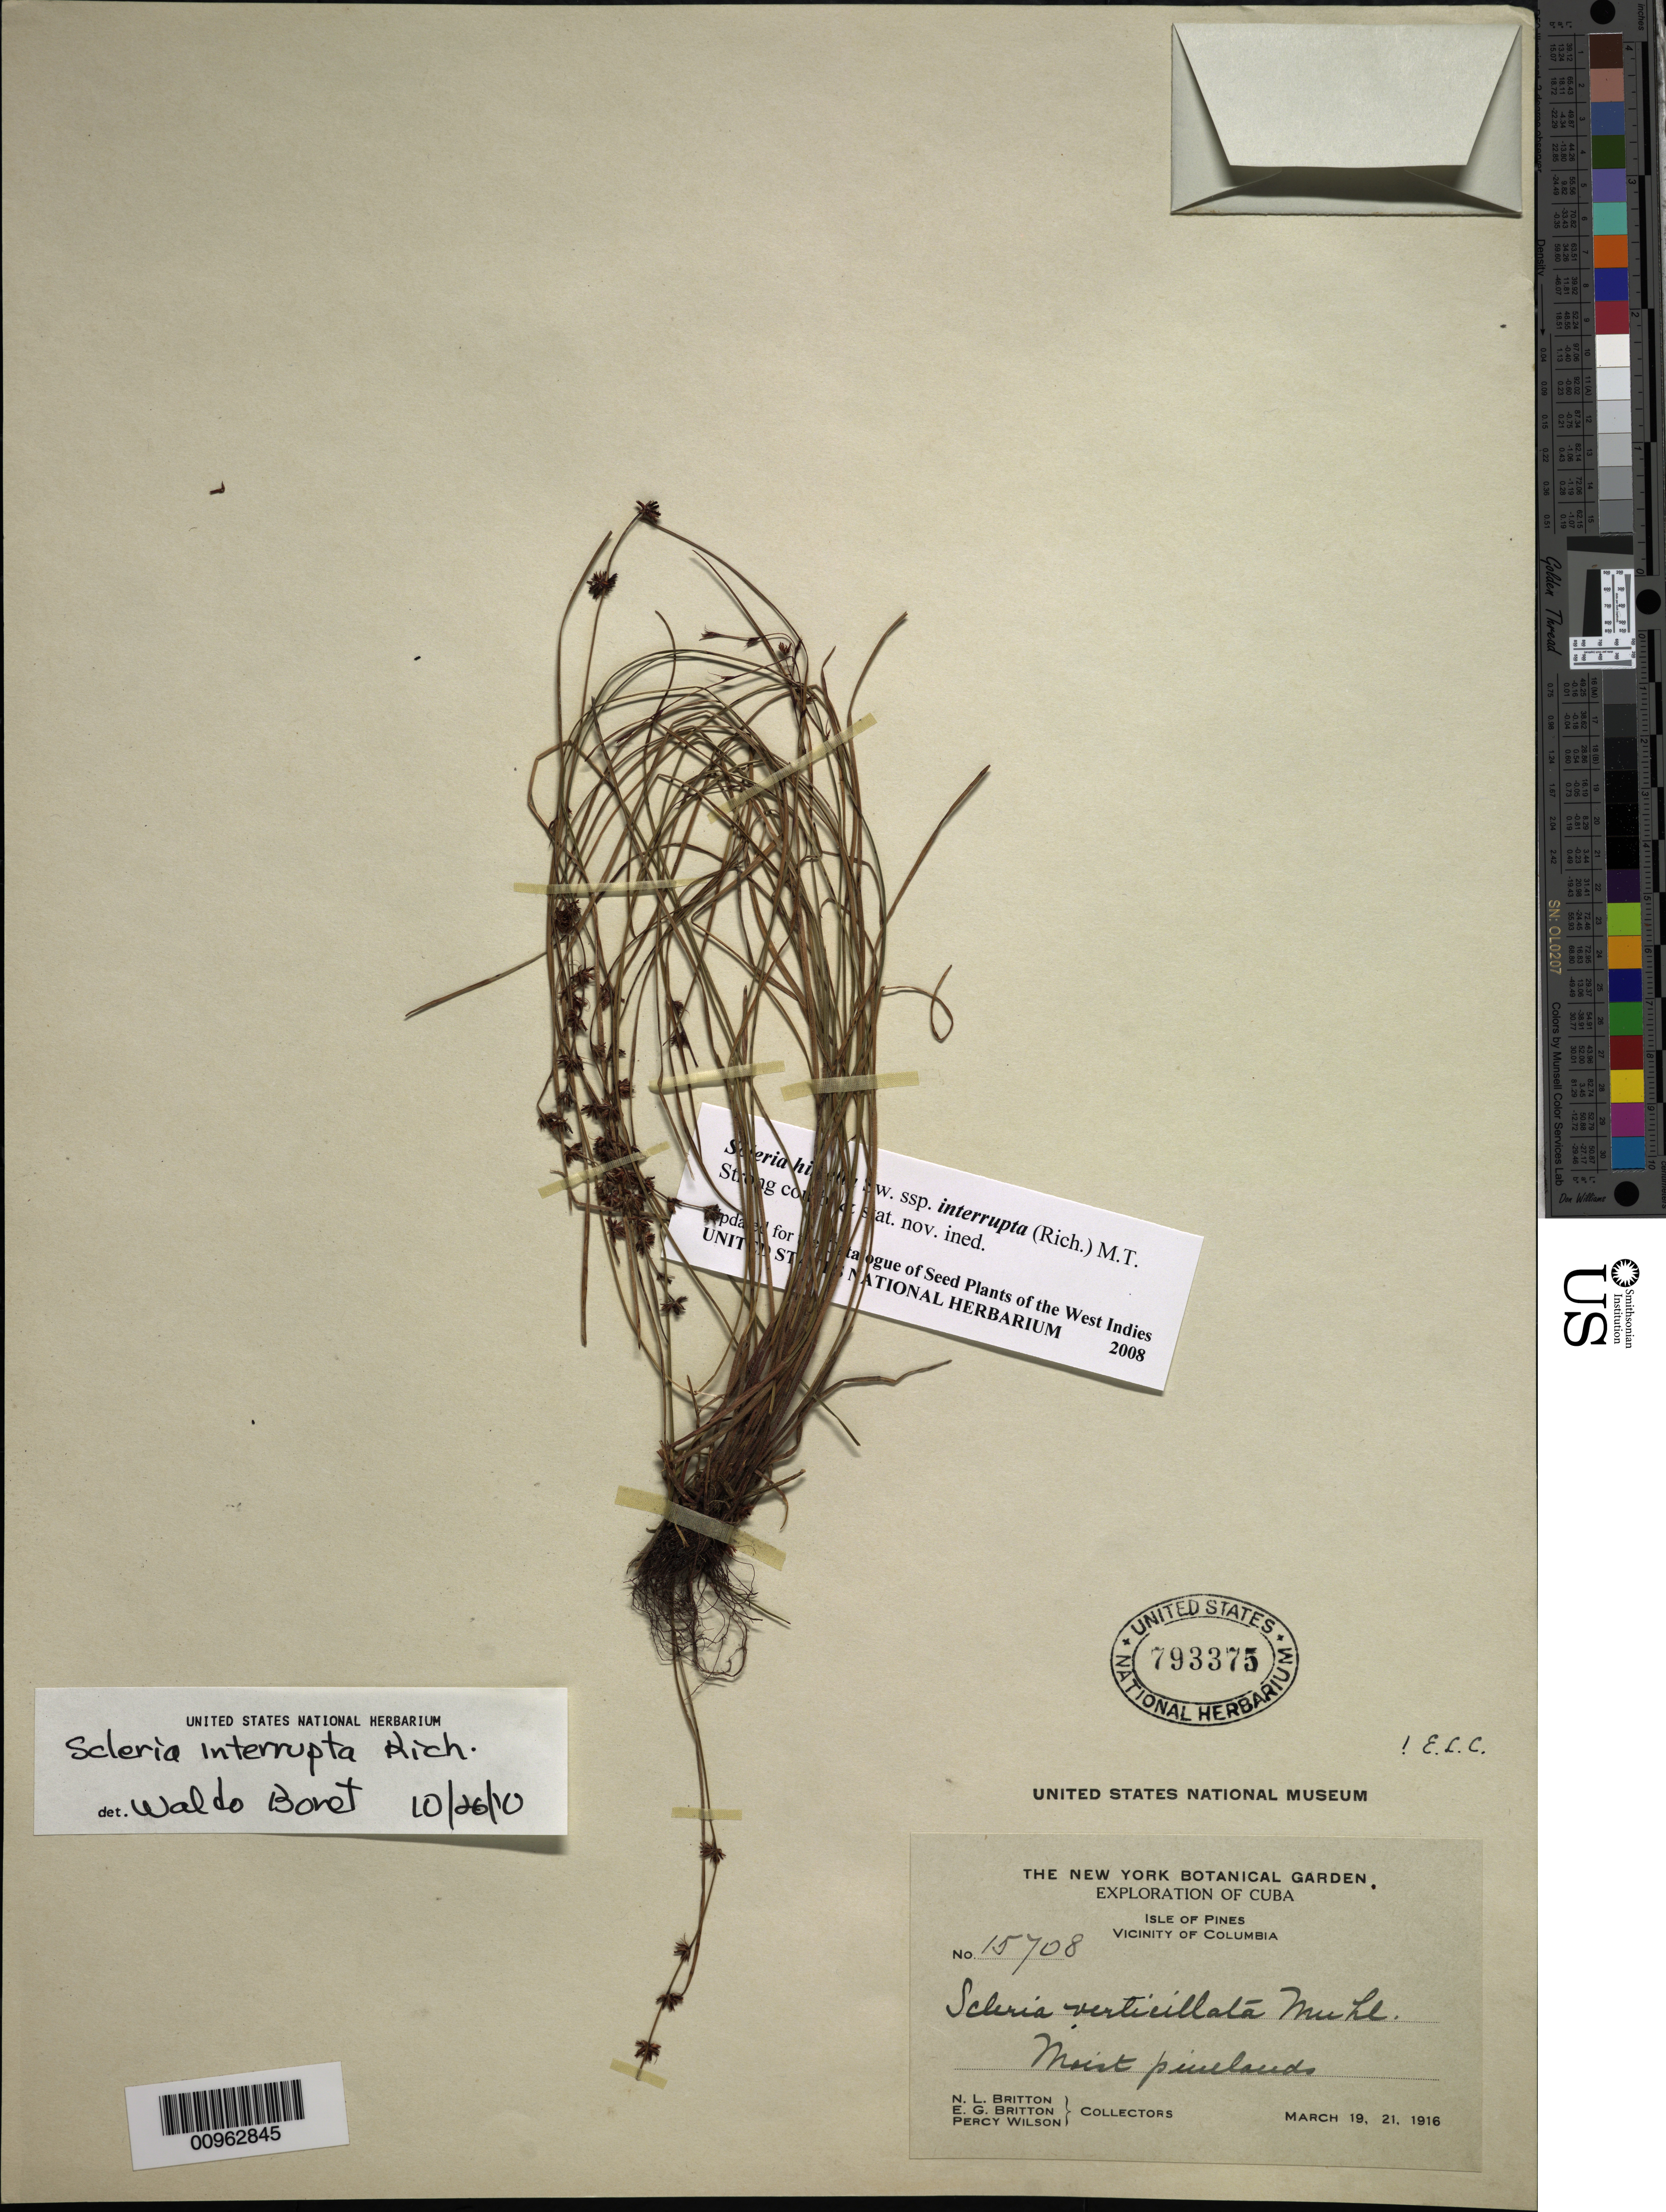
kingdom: Plantae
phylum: Tracheophyta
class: Liliopsida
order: Poales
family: Cyperaceae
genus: Scleria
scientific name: Scleria hirtella subsp. interrupta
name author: (Rich.) M.T. Strong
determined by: Strong, M. T., (US), Smithsonian Institution - National Museum of Natural History (UNITED STATES)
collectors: N. Britton, E. G. Britton & P. Wilson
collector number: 15708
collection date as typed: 19 Mar 1916 to 21 Mar 1916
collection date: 1916-03-19/1916-03-21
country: Cuba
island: Isla de la Juventud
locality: Vicinity of Columbia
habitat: Moist pinelands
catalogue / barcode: US 793375